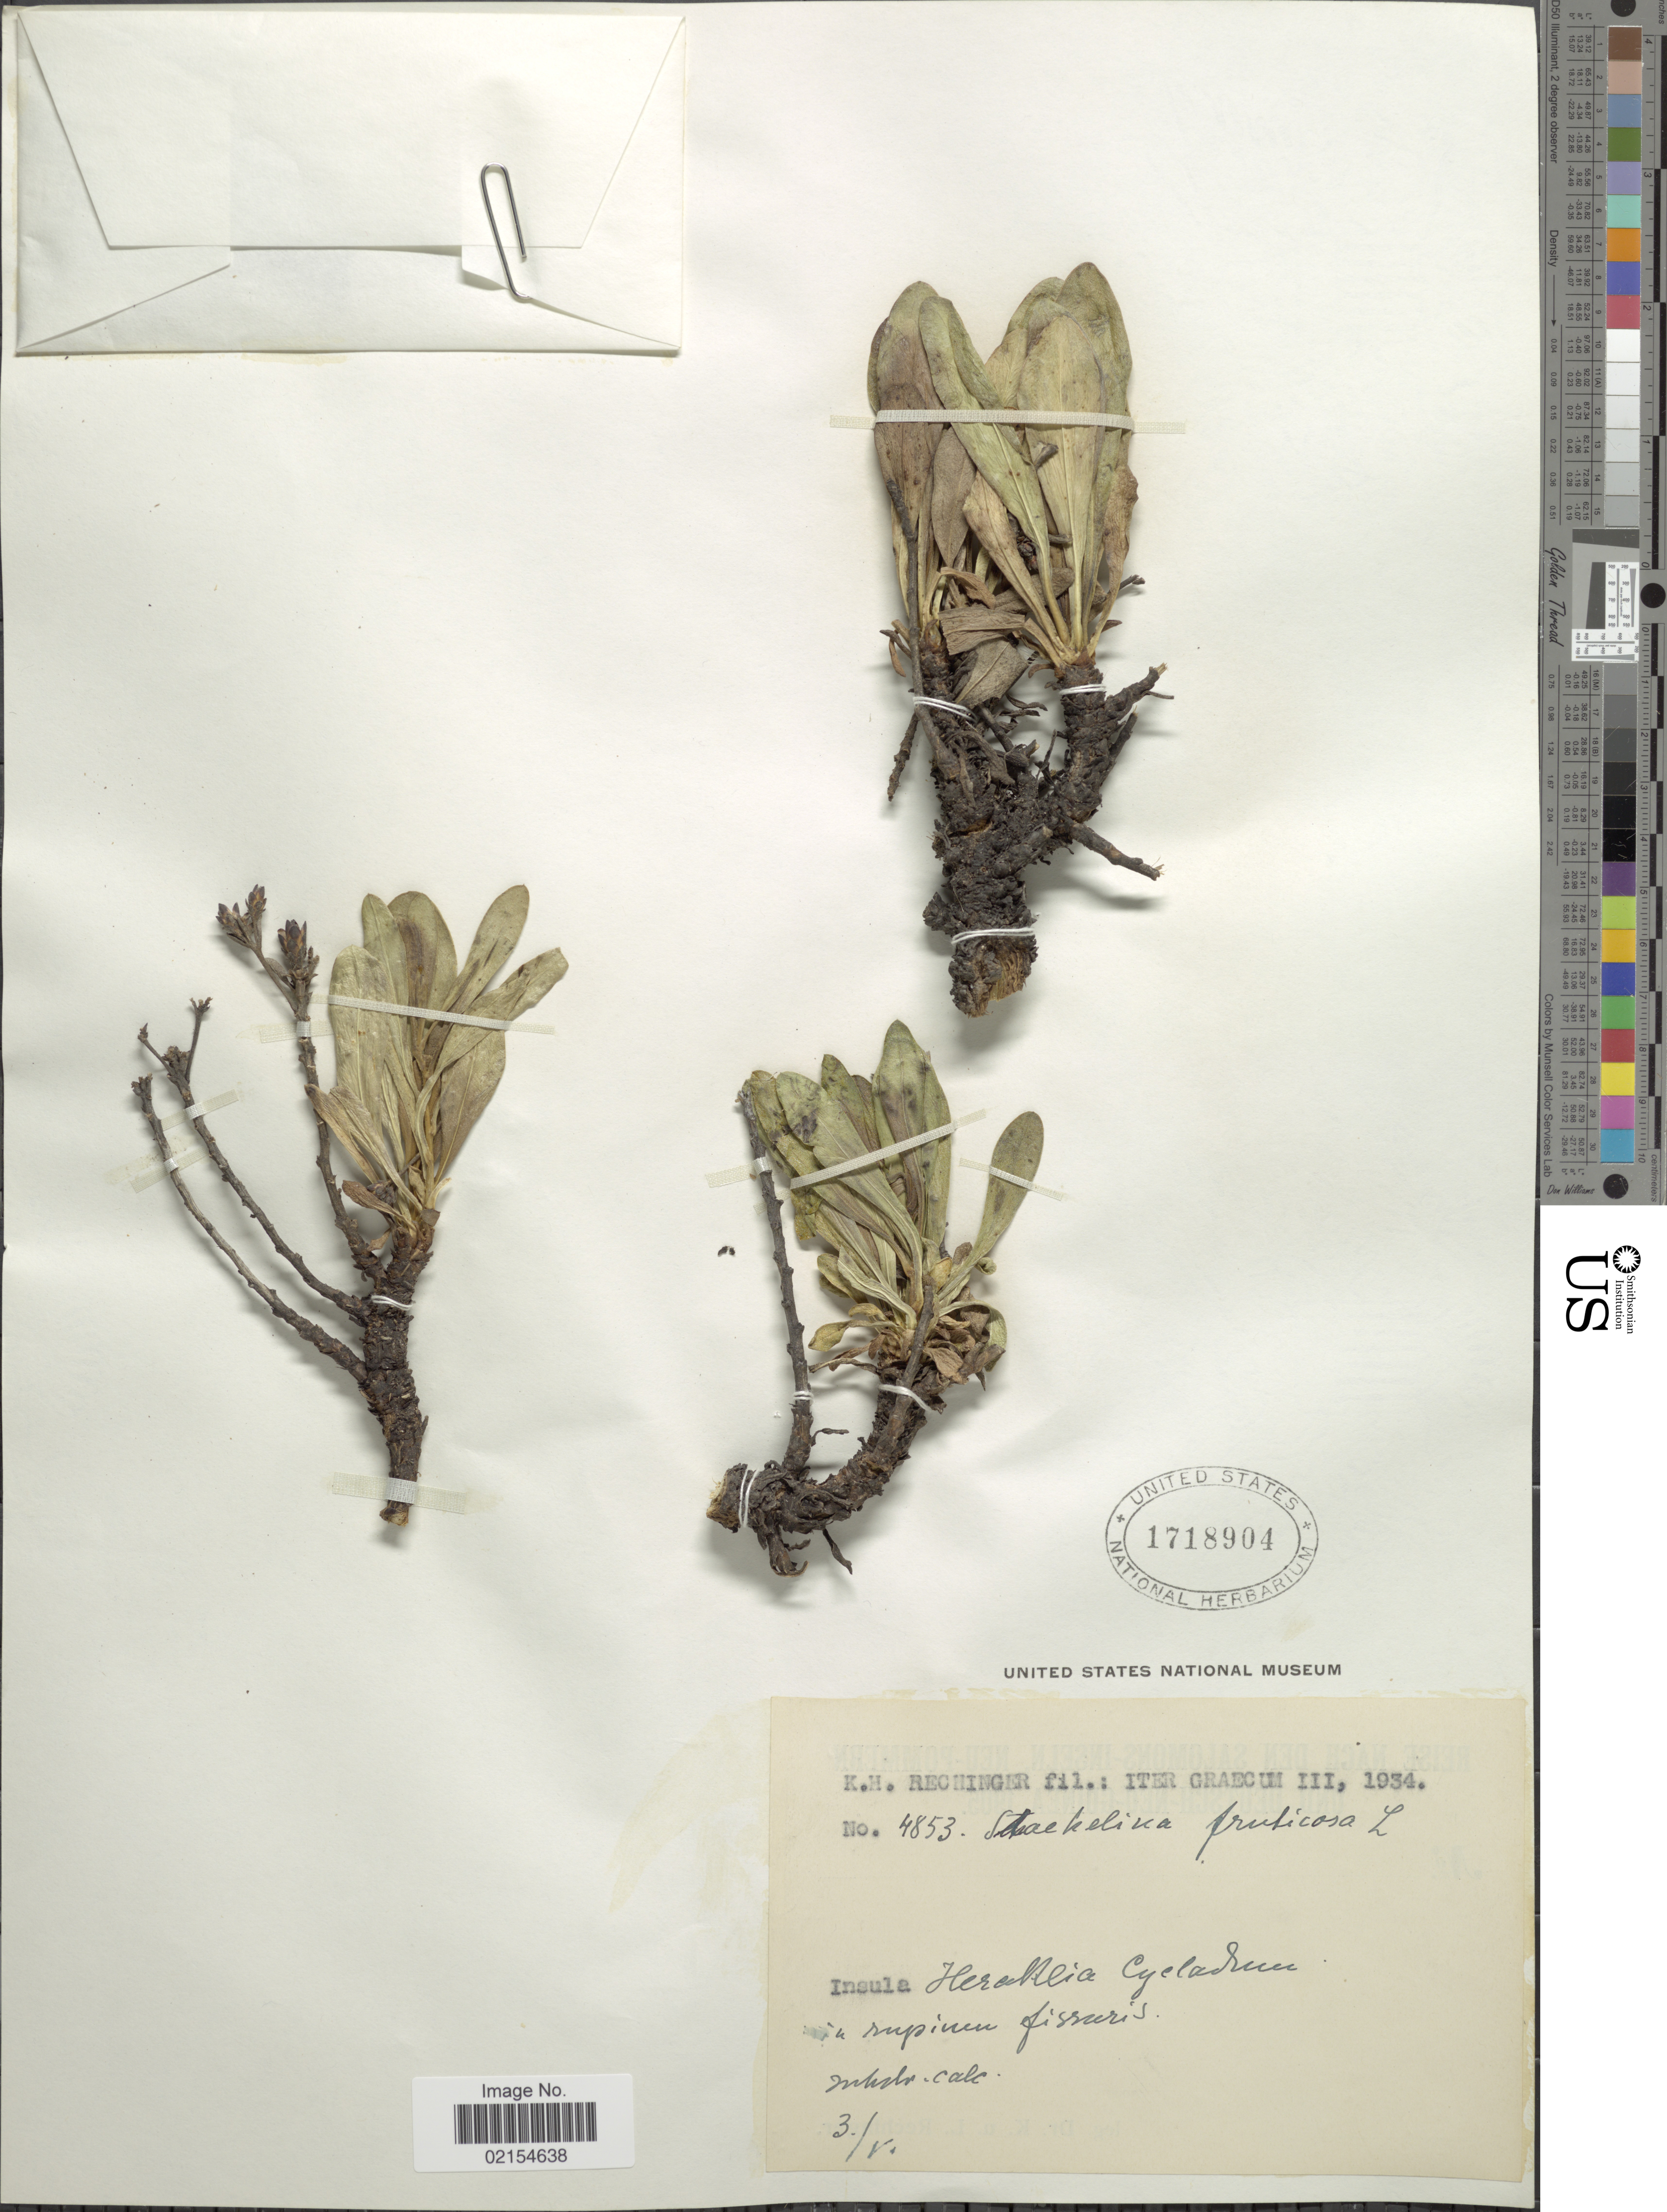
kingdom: Plantae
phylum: Tracheophyta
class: Magnoliopsida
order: Asterales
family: Asteraceae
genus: Staehelina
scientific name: Staehelina fruticosa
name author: L.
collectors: K. H. Rechinger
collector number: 4853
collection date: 1934-05-03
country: Greece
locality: Iter Graecum, Heraklia Cycladum, in rupium fissuris.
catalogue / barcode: US 1718904